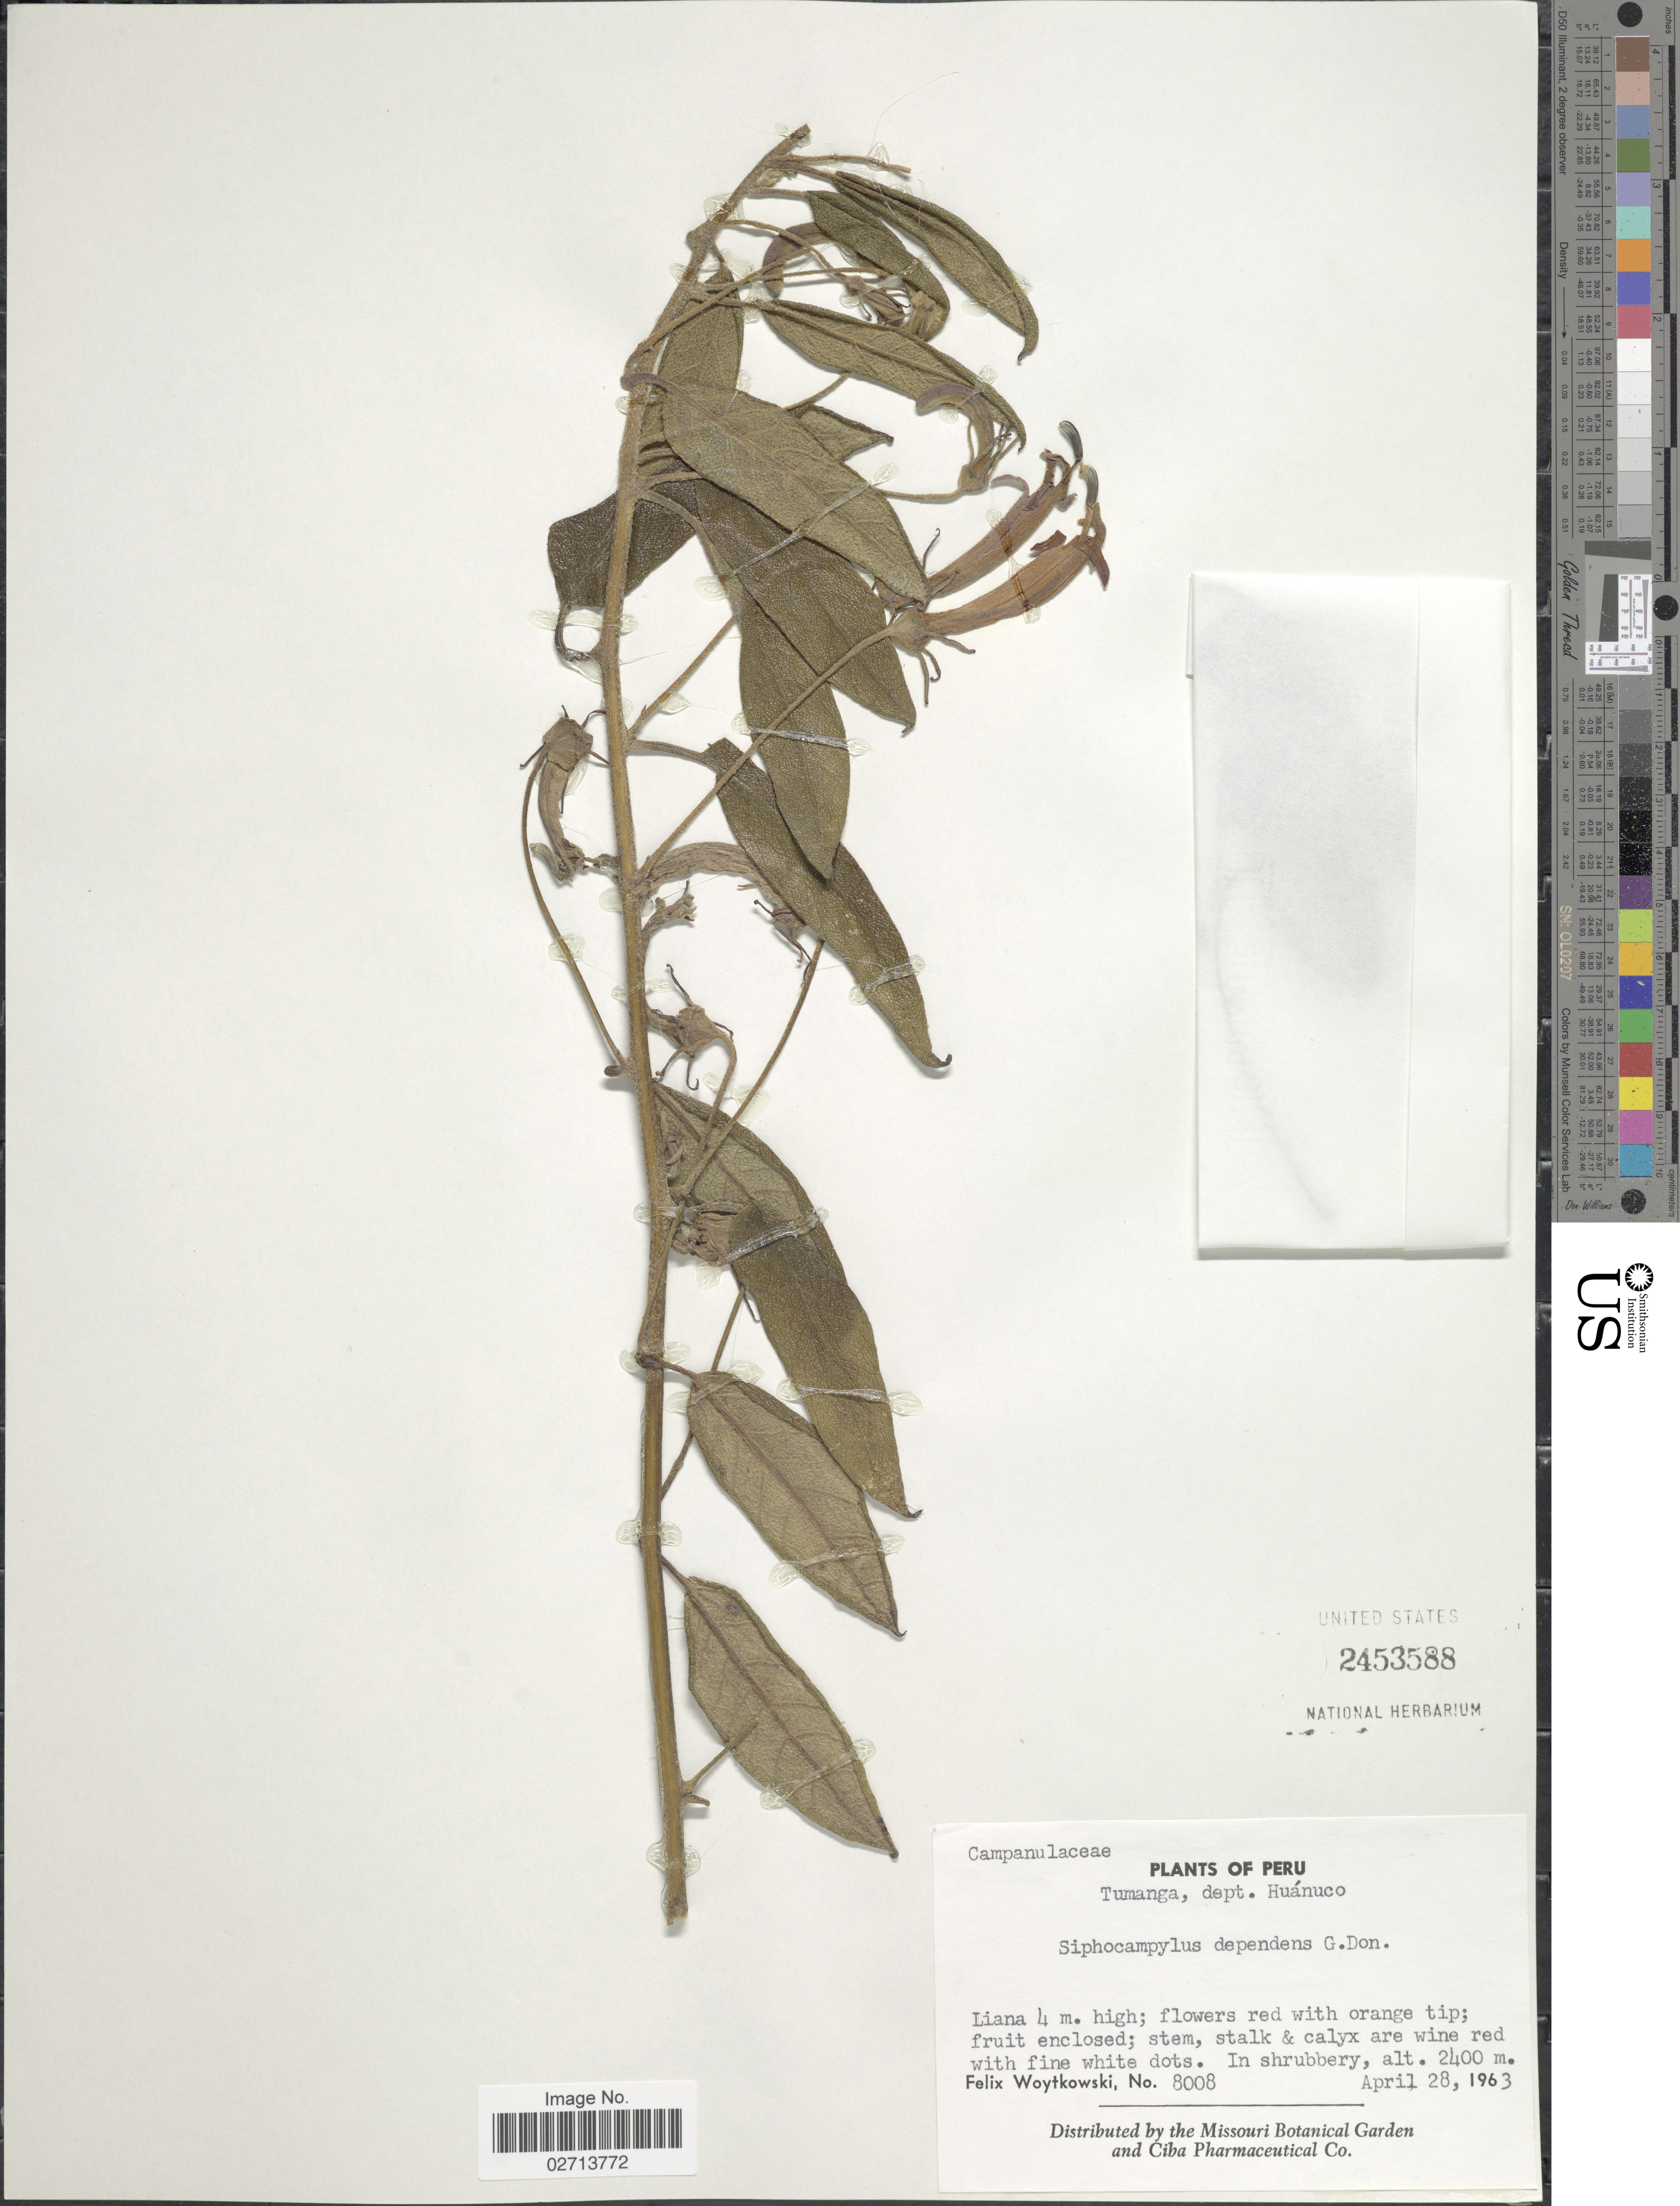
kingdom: Plantae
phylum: Tracheophyta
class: Magnoliopsida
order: Asterales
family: Campanulaceae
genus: Siphocampylus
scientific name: Siphocampylus dependens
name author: G. Don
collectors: F. Woytkowski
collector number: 8008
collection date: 1963-04-28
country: Peru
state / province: Huánuco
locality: Tumanga, dept. Huánuco, In shrubbery.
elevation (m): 2400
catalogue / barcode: US 2453588